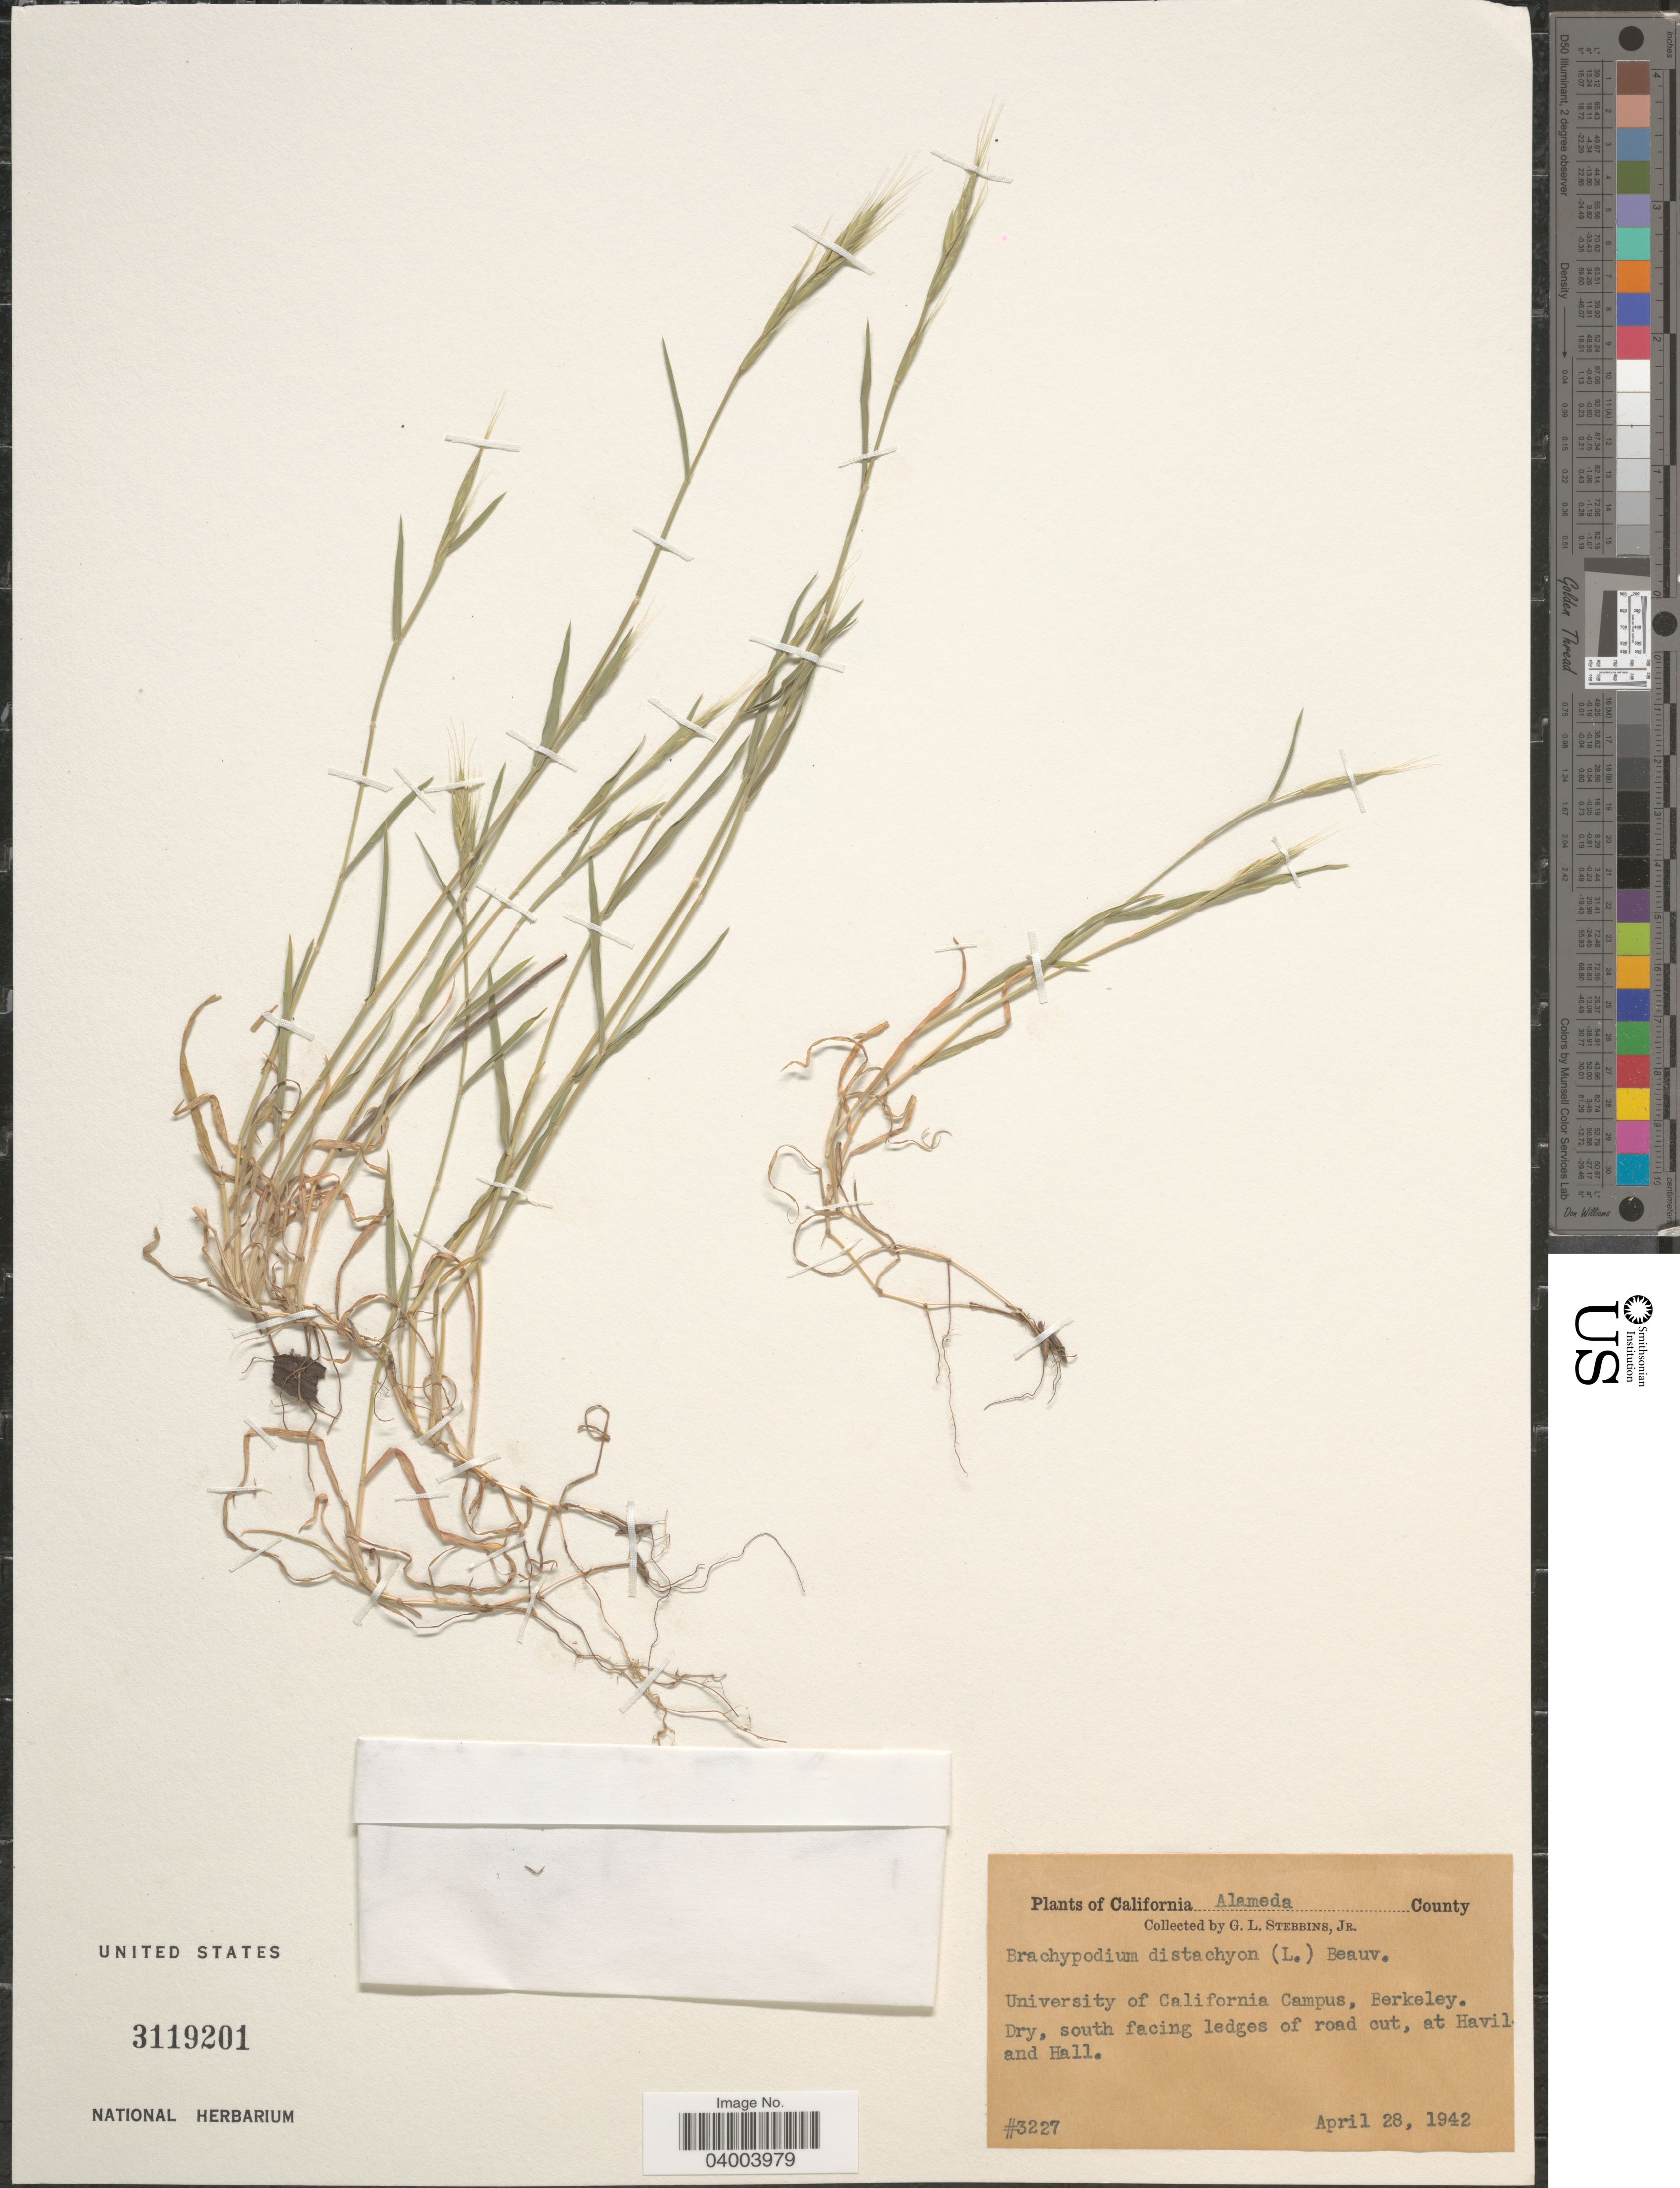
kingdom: Plantae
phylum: Tracheophyta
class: Liliopsida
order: Poales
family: Poaceae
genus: Brachypodium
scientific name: Brachypodium distachyon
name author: (L.) P. Beauv.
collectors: G. L. Stebbins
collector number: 3227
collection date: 1942-04-28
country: United States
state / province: California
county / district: Alameda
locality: Alameda County. University of California Campus, Berkeley. South facing ledges of road cut, at Havil and Hall.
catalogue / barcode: US 3119201